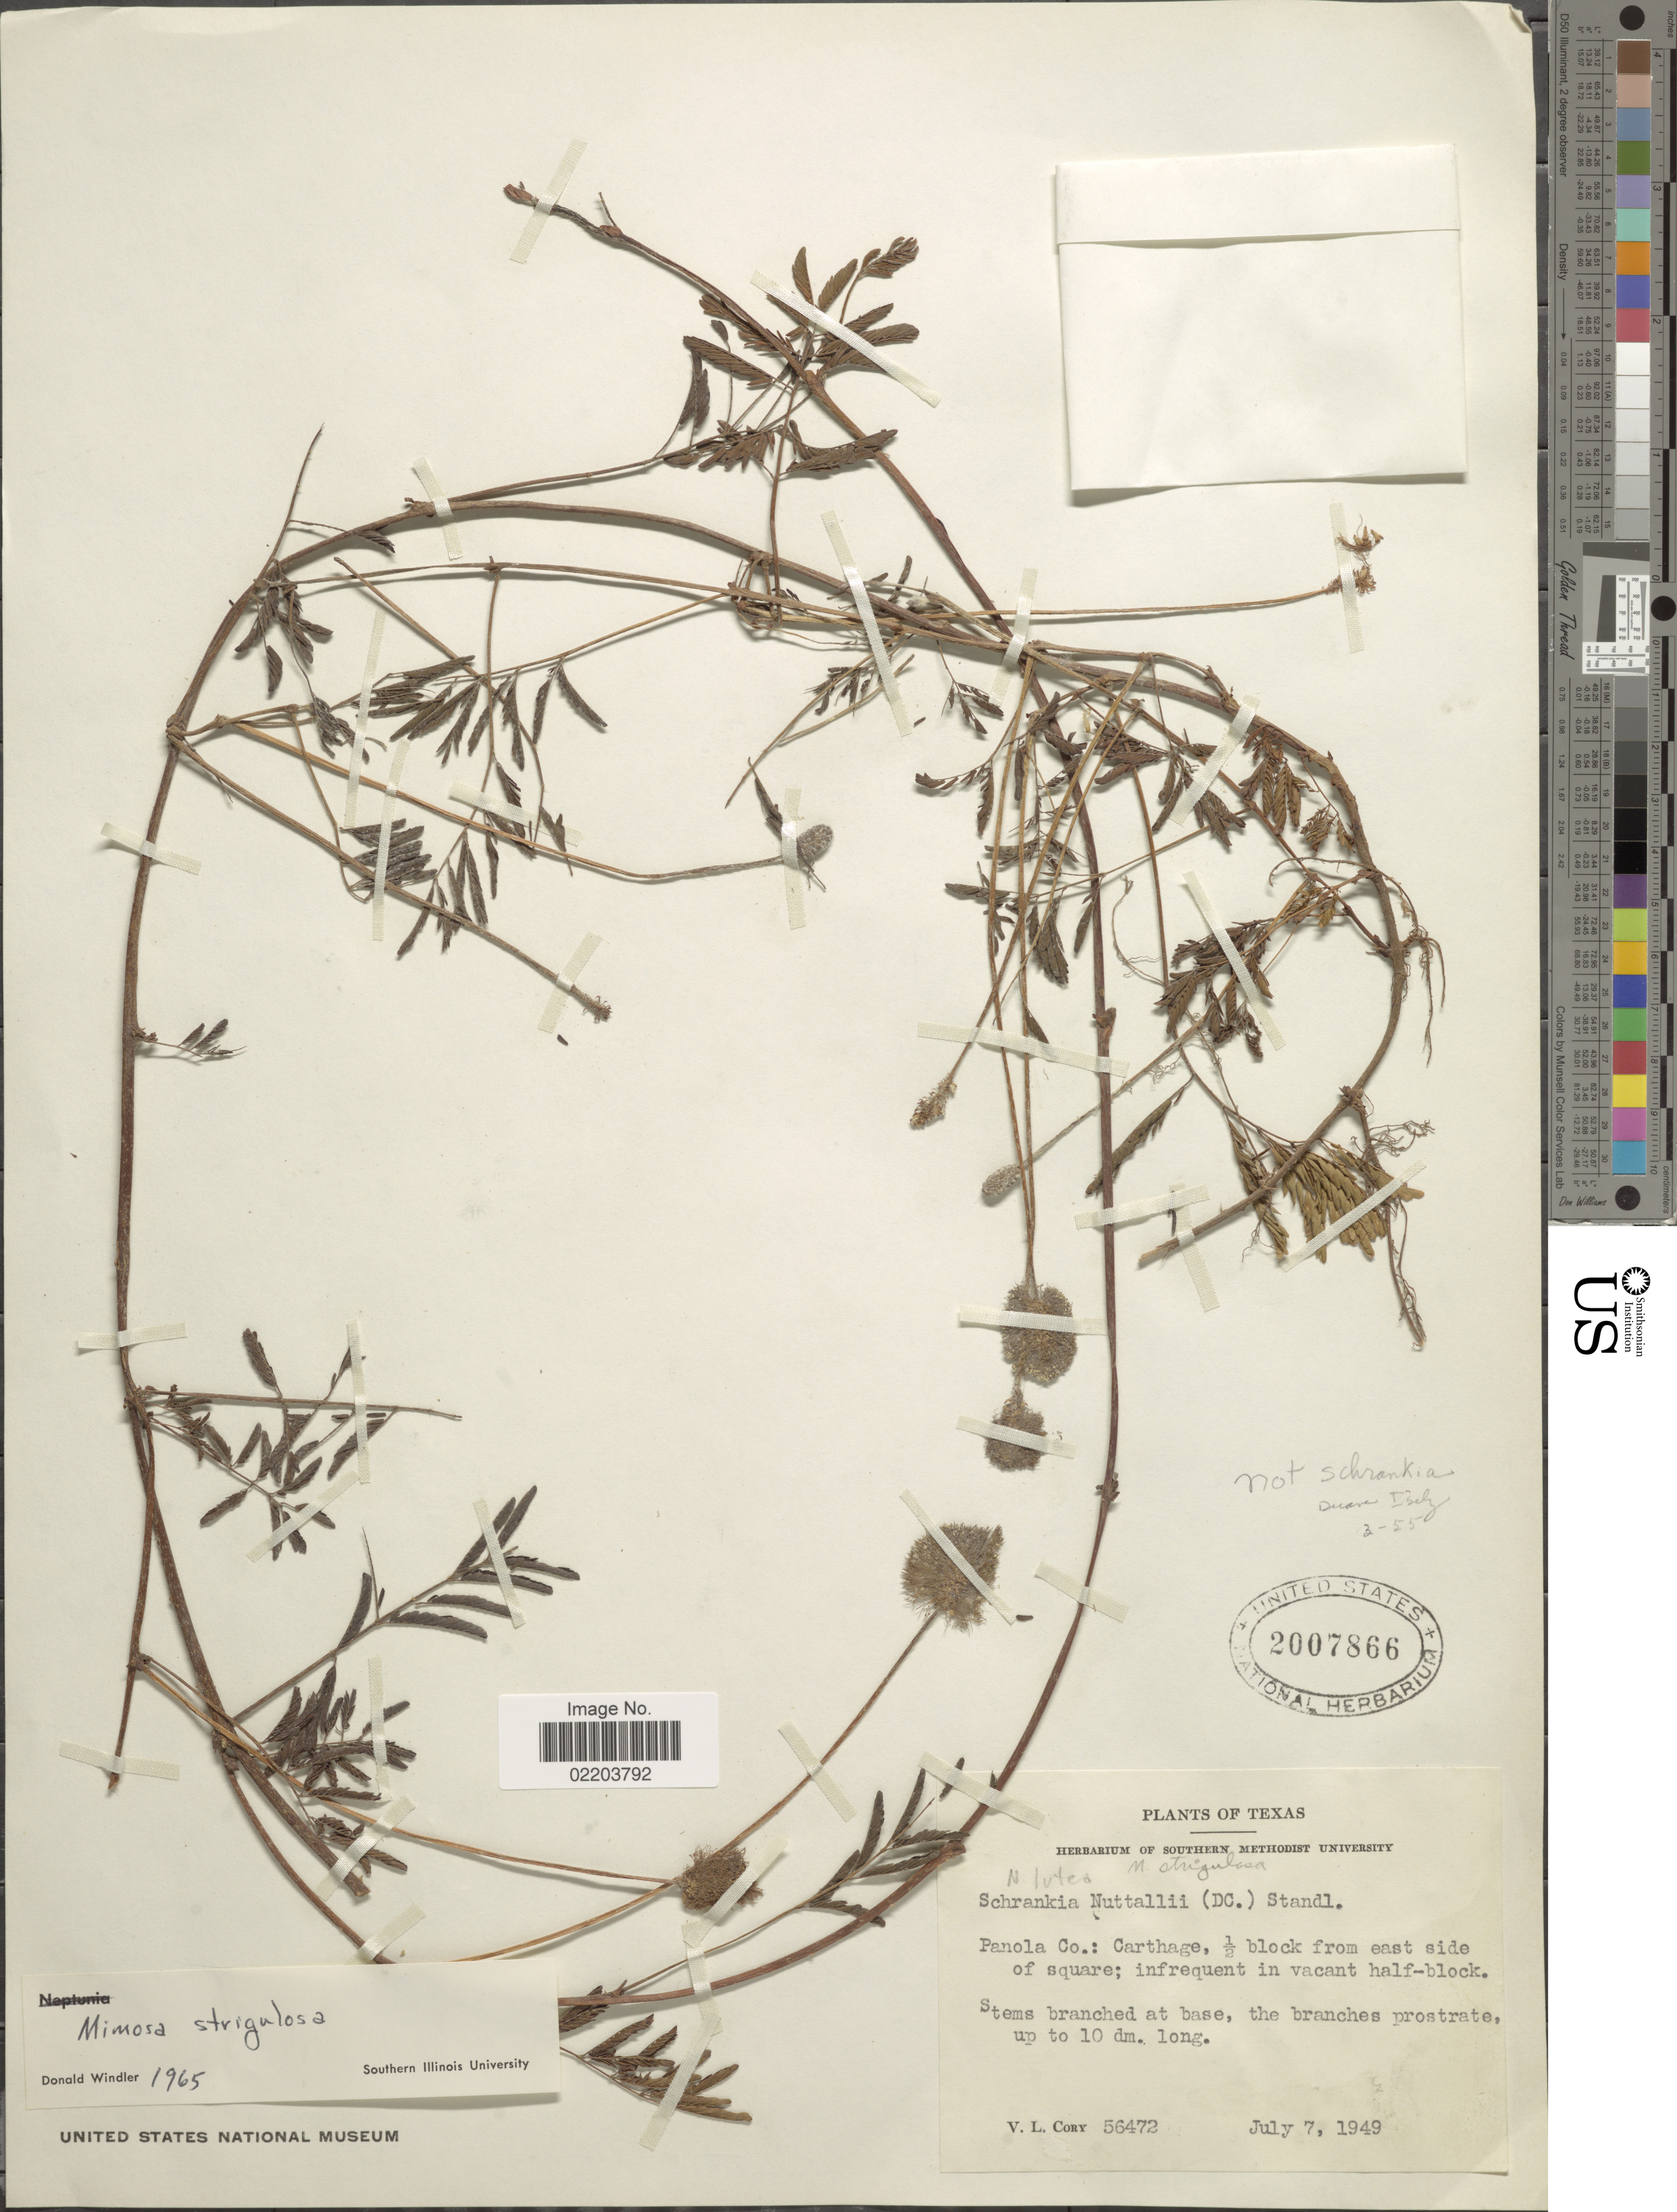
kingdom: Plantae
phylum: Tracheophyta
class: Magnoliopsida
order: Fabales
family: Fabaceae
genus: Mimosa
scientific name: Mimosa strigillosa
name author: Torr. & A. Gray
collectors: V. Cory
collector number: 56472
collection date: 1949-07-07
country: United States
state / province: Texas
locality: Panola Co.: Carthage, ½ block from east of square; infrequent in vacant half-block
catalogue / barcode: US 2007866